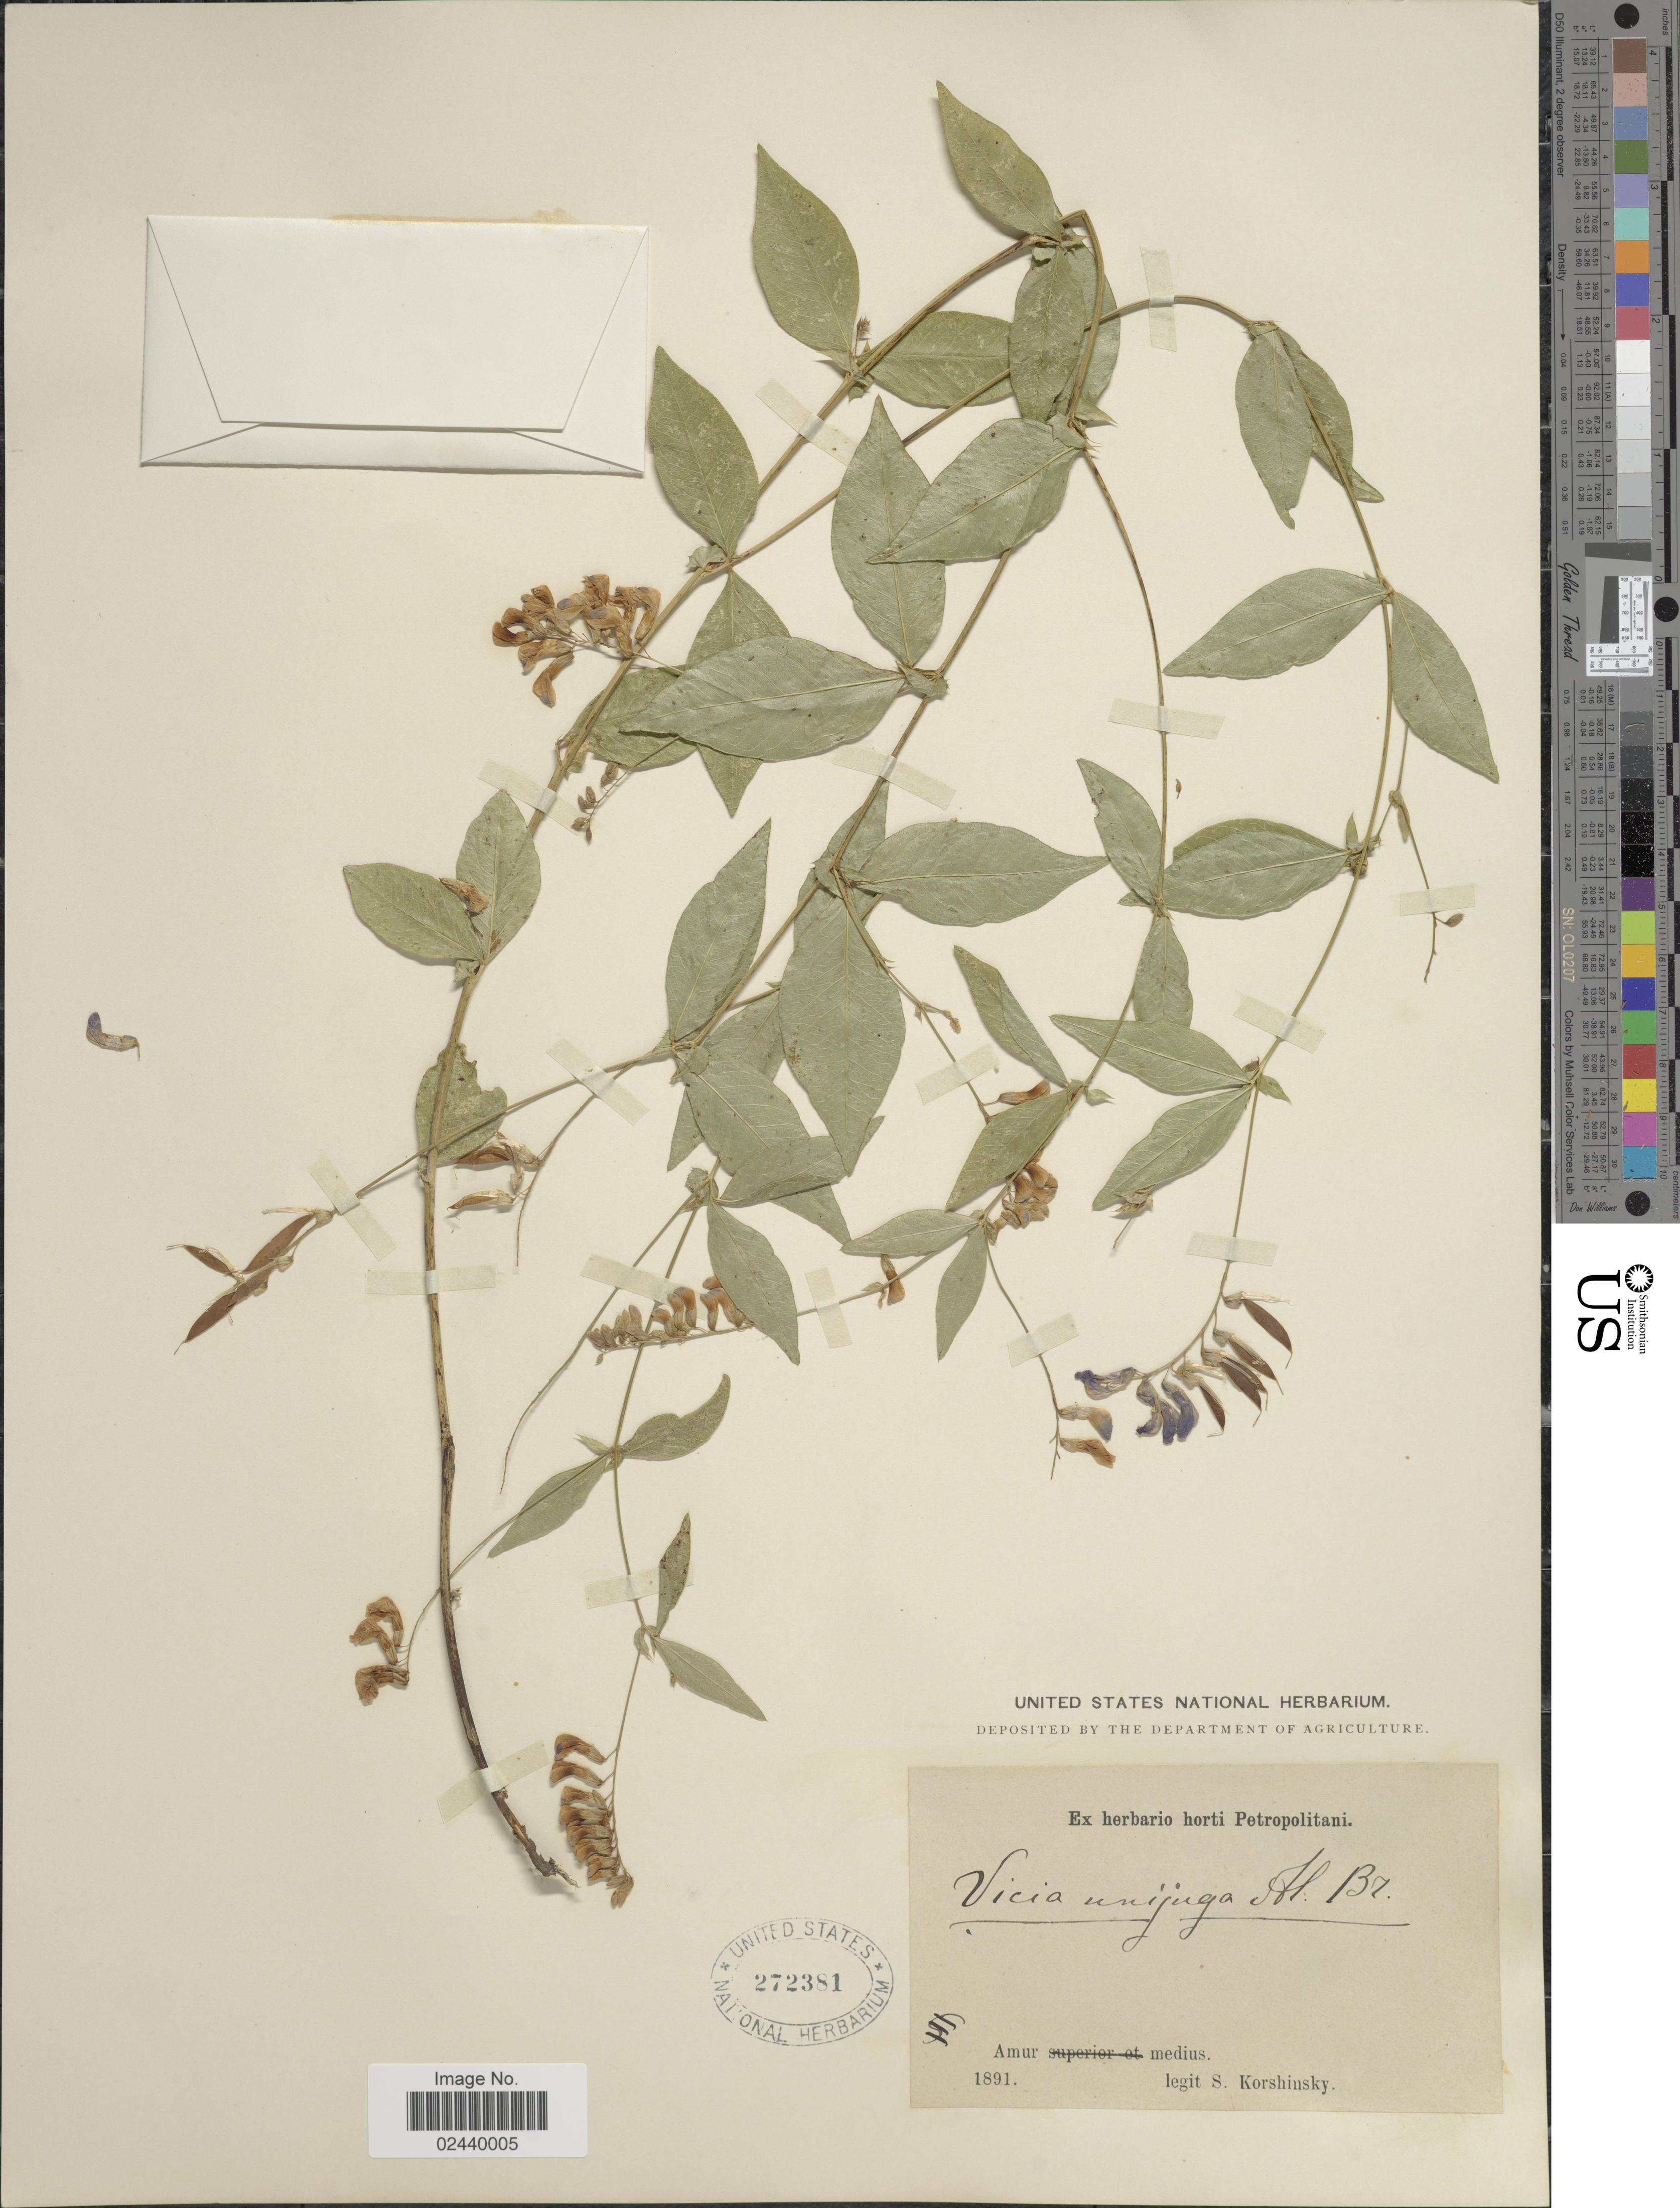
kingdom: Plantae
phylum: Tracheophyta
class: Magnoliopsida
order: Fabales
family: Fabaceae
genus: Vicia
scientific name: Vicia unijuga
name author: A. Braun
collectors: S. I. Korshinsky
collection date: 1891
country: Russian Federation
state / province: Amur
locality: Amur medius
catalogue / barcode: US 272381